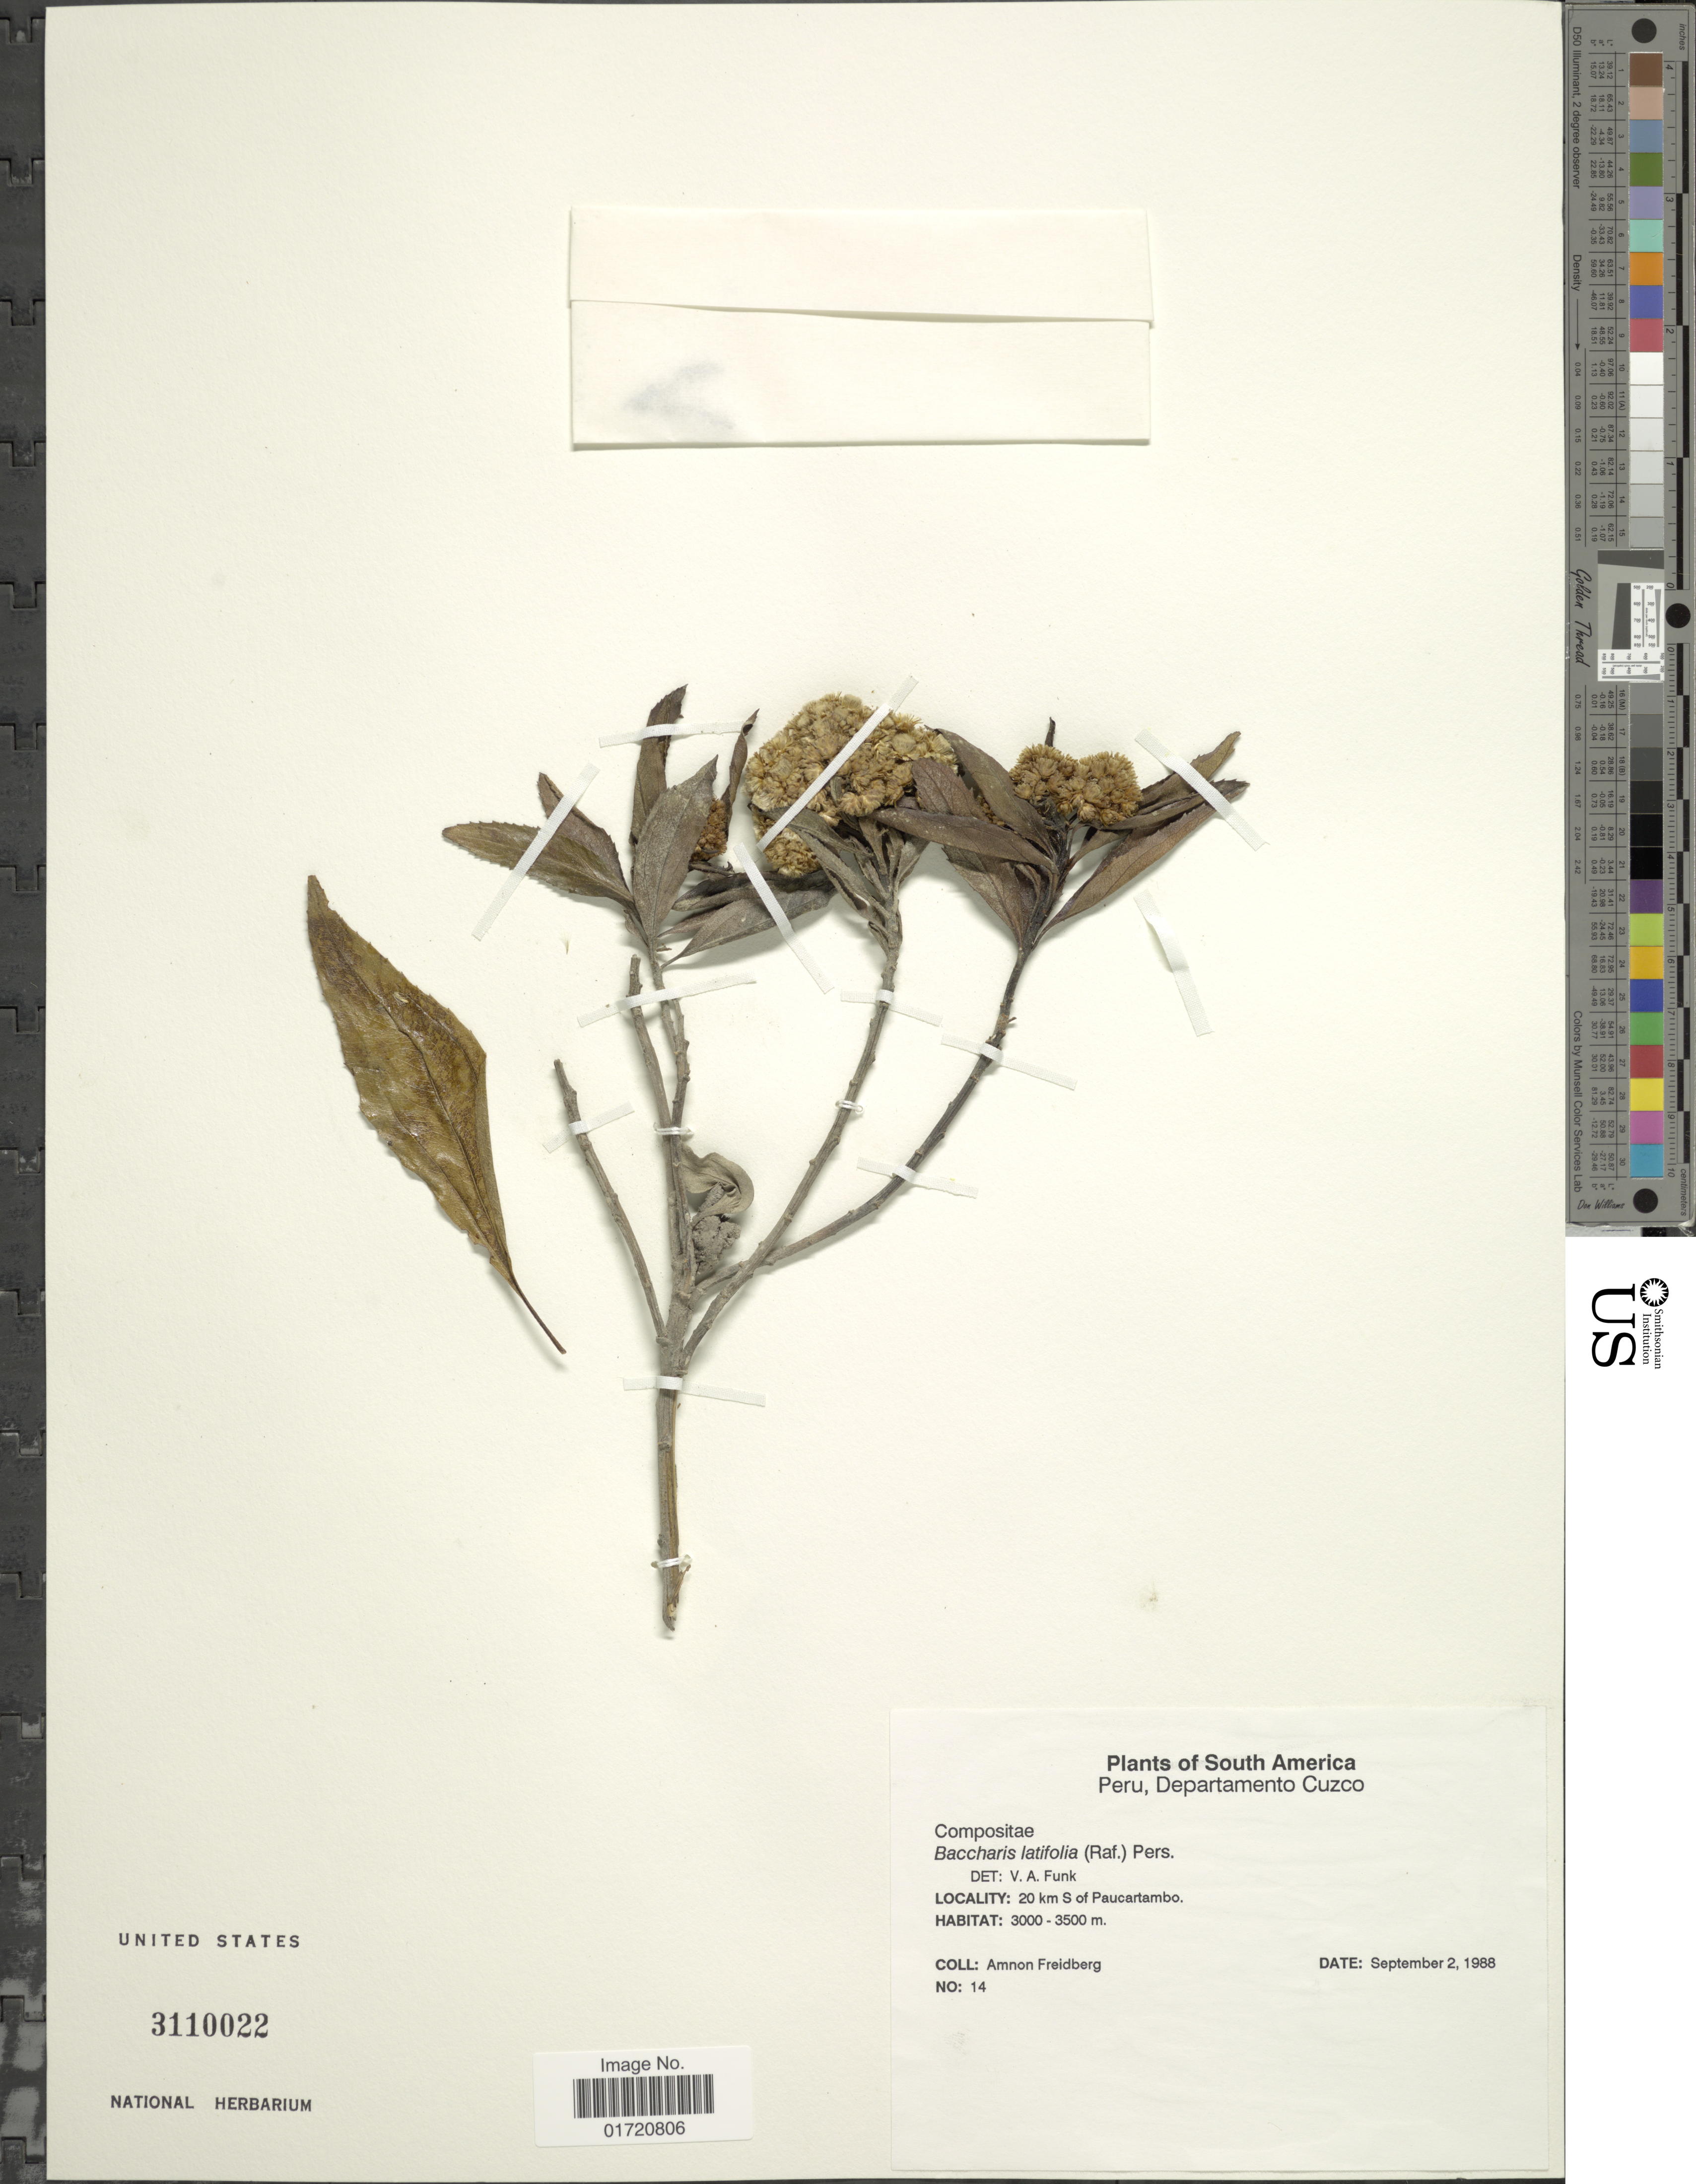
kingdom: Plantae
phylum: Tracheophyta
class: Magnoliopsida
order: Asterales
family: Asteraceae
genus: Baccharis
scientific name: Baccharis latifolia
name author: (Ruiz & Pav.) Pers.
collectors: A. Freidberg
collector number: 14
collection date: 1988-09-02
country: Peru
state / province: Cusco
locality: South America, Departamento Cuzco, 20 km S of Paucartambo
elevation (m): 3000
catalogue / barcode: US 3110022